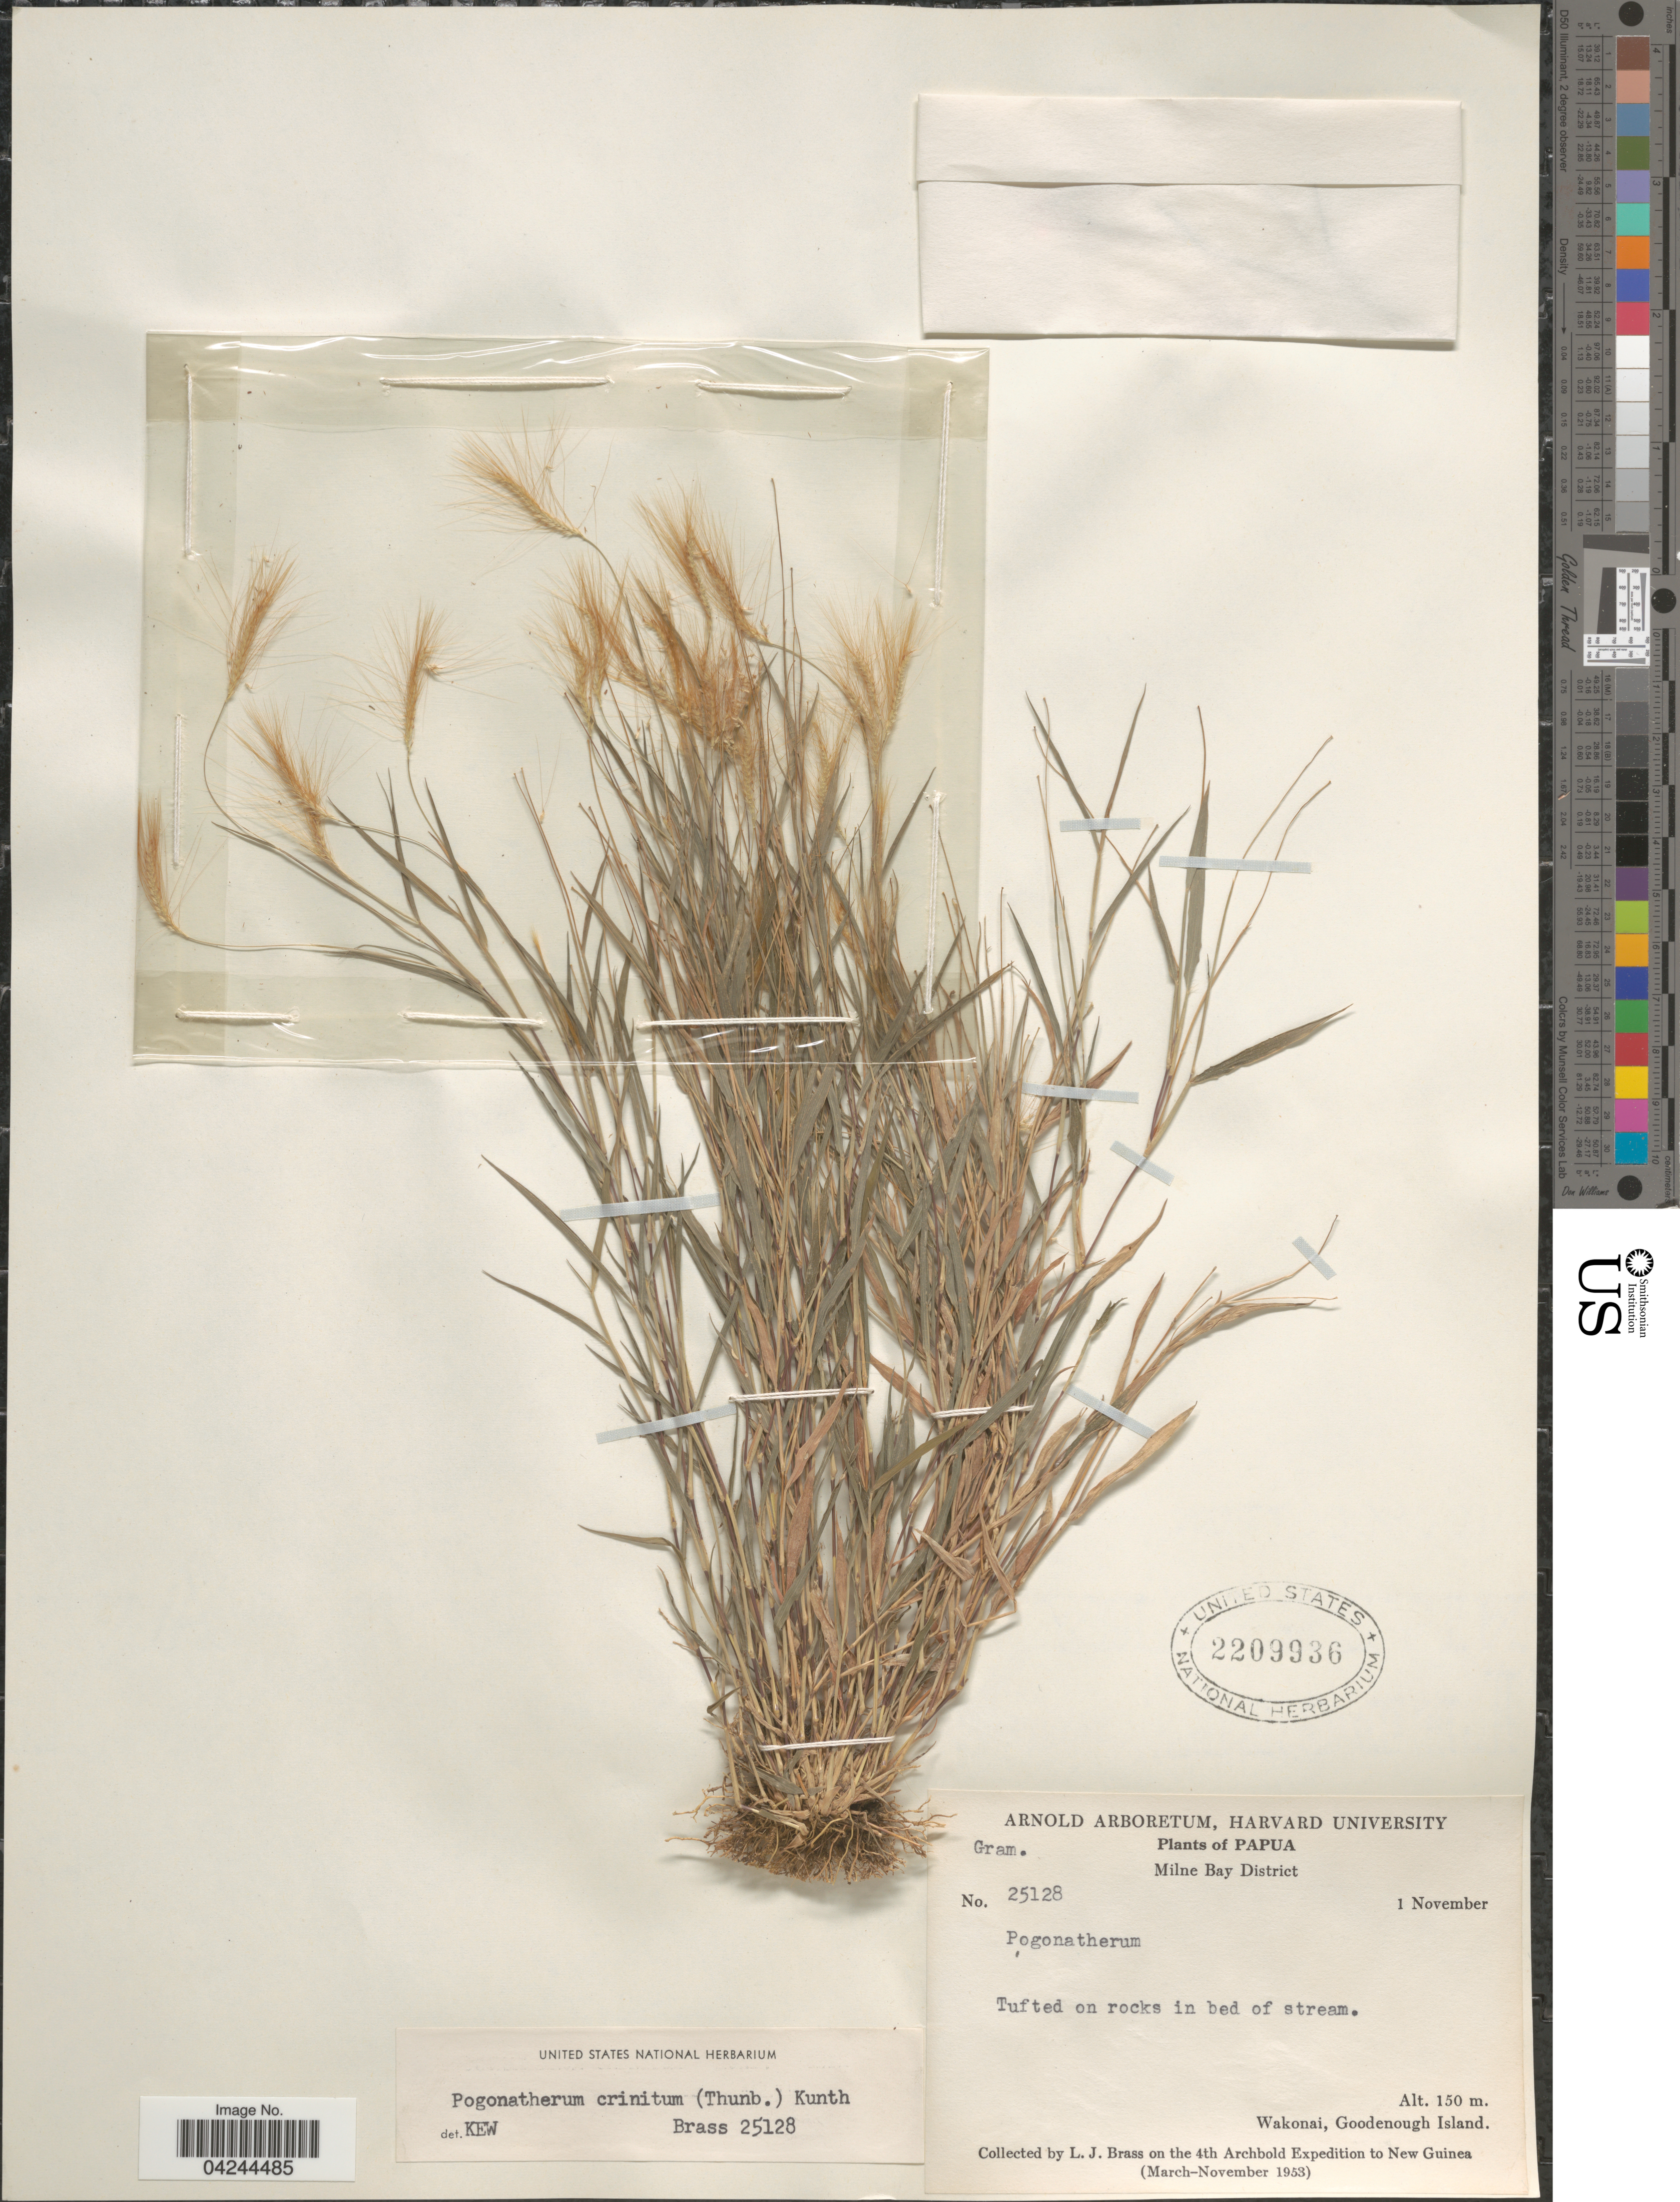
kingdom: Plantae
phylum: Tracheophyta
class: Liliopsida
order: Poales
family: Poaceae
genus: Pogonatherum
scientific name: Pogonatherum crinitum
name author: (Thunb.) Kunth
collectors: L. J. Brass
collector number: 25128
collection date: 1953-11-01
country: Papua New Guinea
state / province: Milne Bay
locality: Papua. Milne Bay District. Tufted on rocks in bed of stream. Wakonai, Goodenough Island. The 4th Archbold Expedition to New Guinea (March-November 1953).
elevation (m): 150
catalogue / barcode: US 2209936